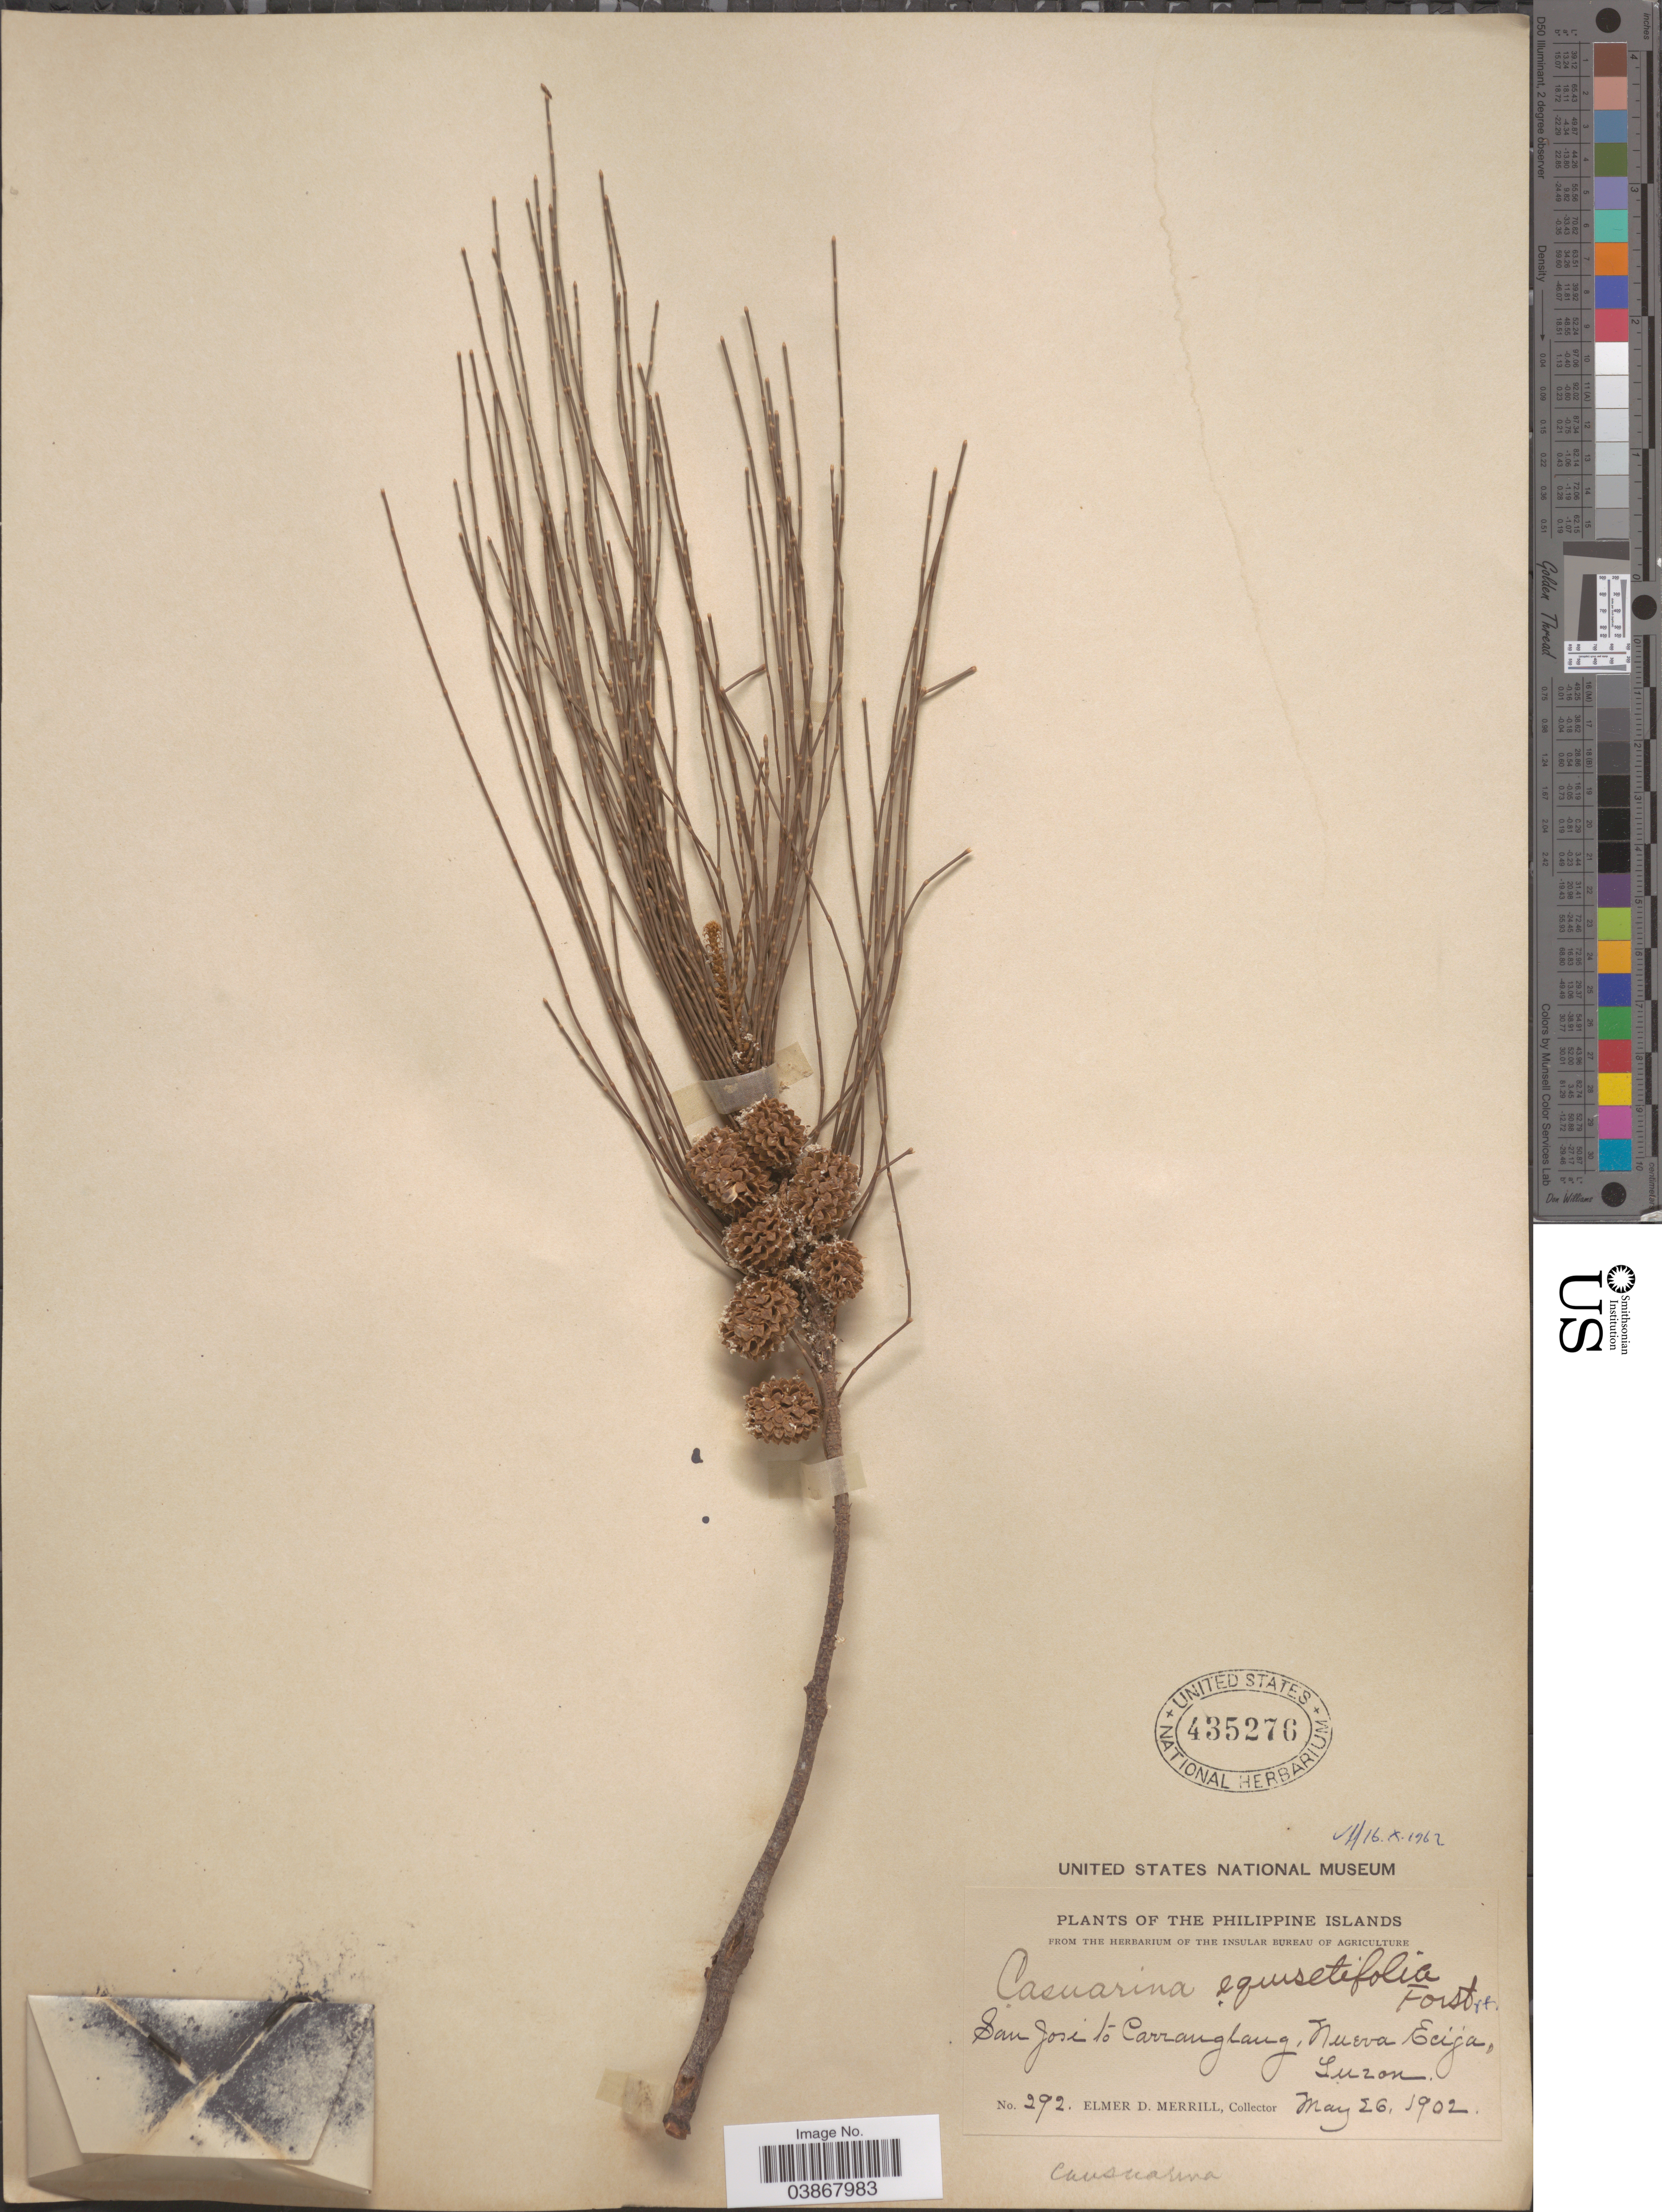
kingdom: Plantae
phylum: Tracheophyta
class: Magnoliopsida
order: Fagales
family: Casuarinaceae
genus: Casuarina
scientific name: Casuarina equisetifolia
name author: L.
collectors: E. D. Merrill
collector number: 292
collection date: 1902-05-26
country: Philippines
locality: San Jose to Carranglang, Nueva Ecija, Luzon.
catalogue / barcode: US 435276